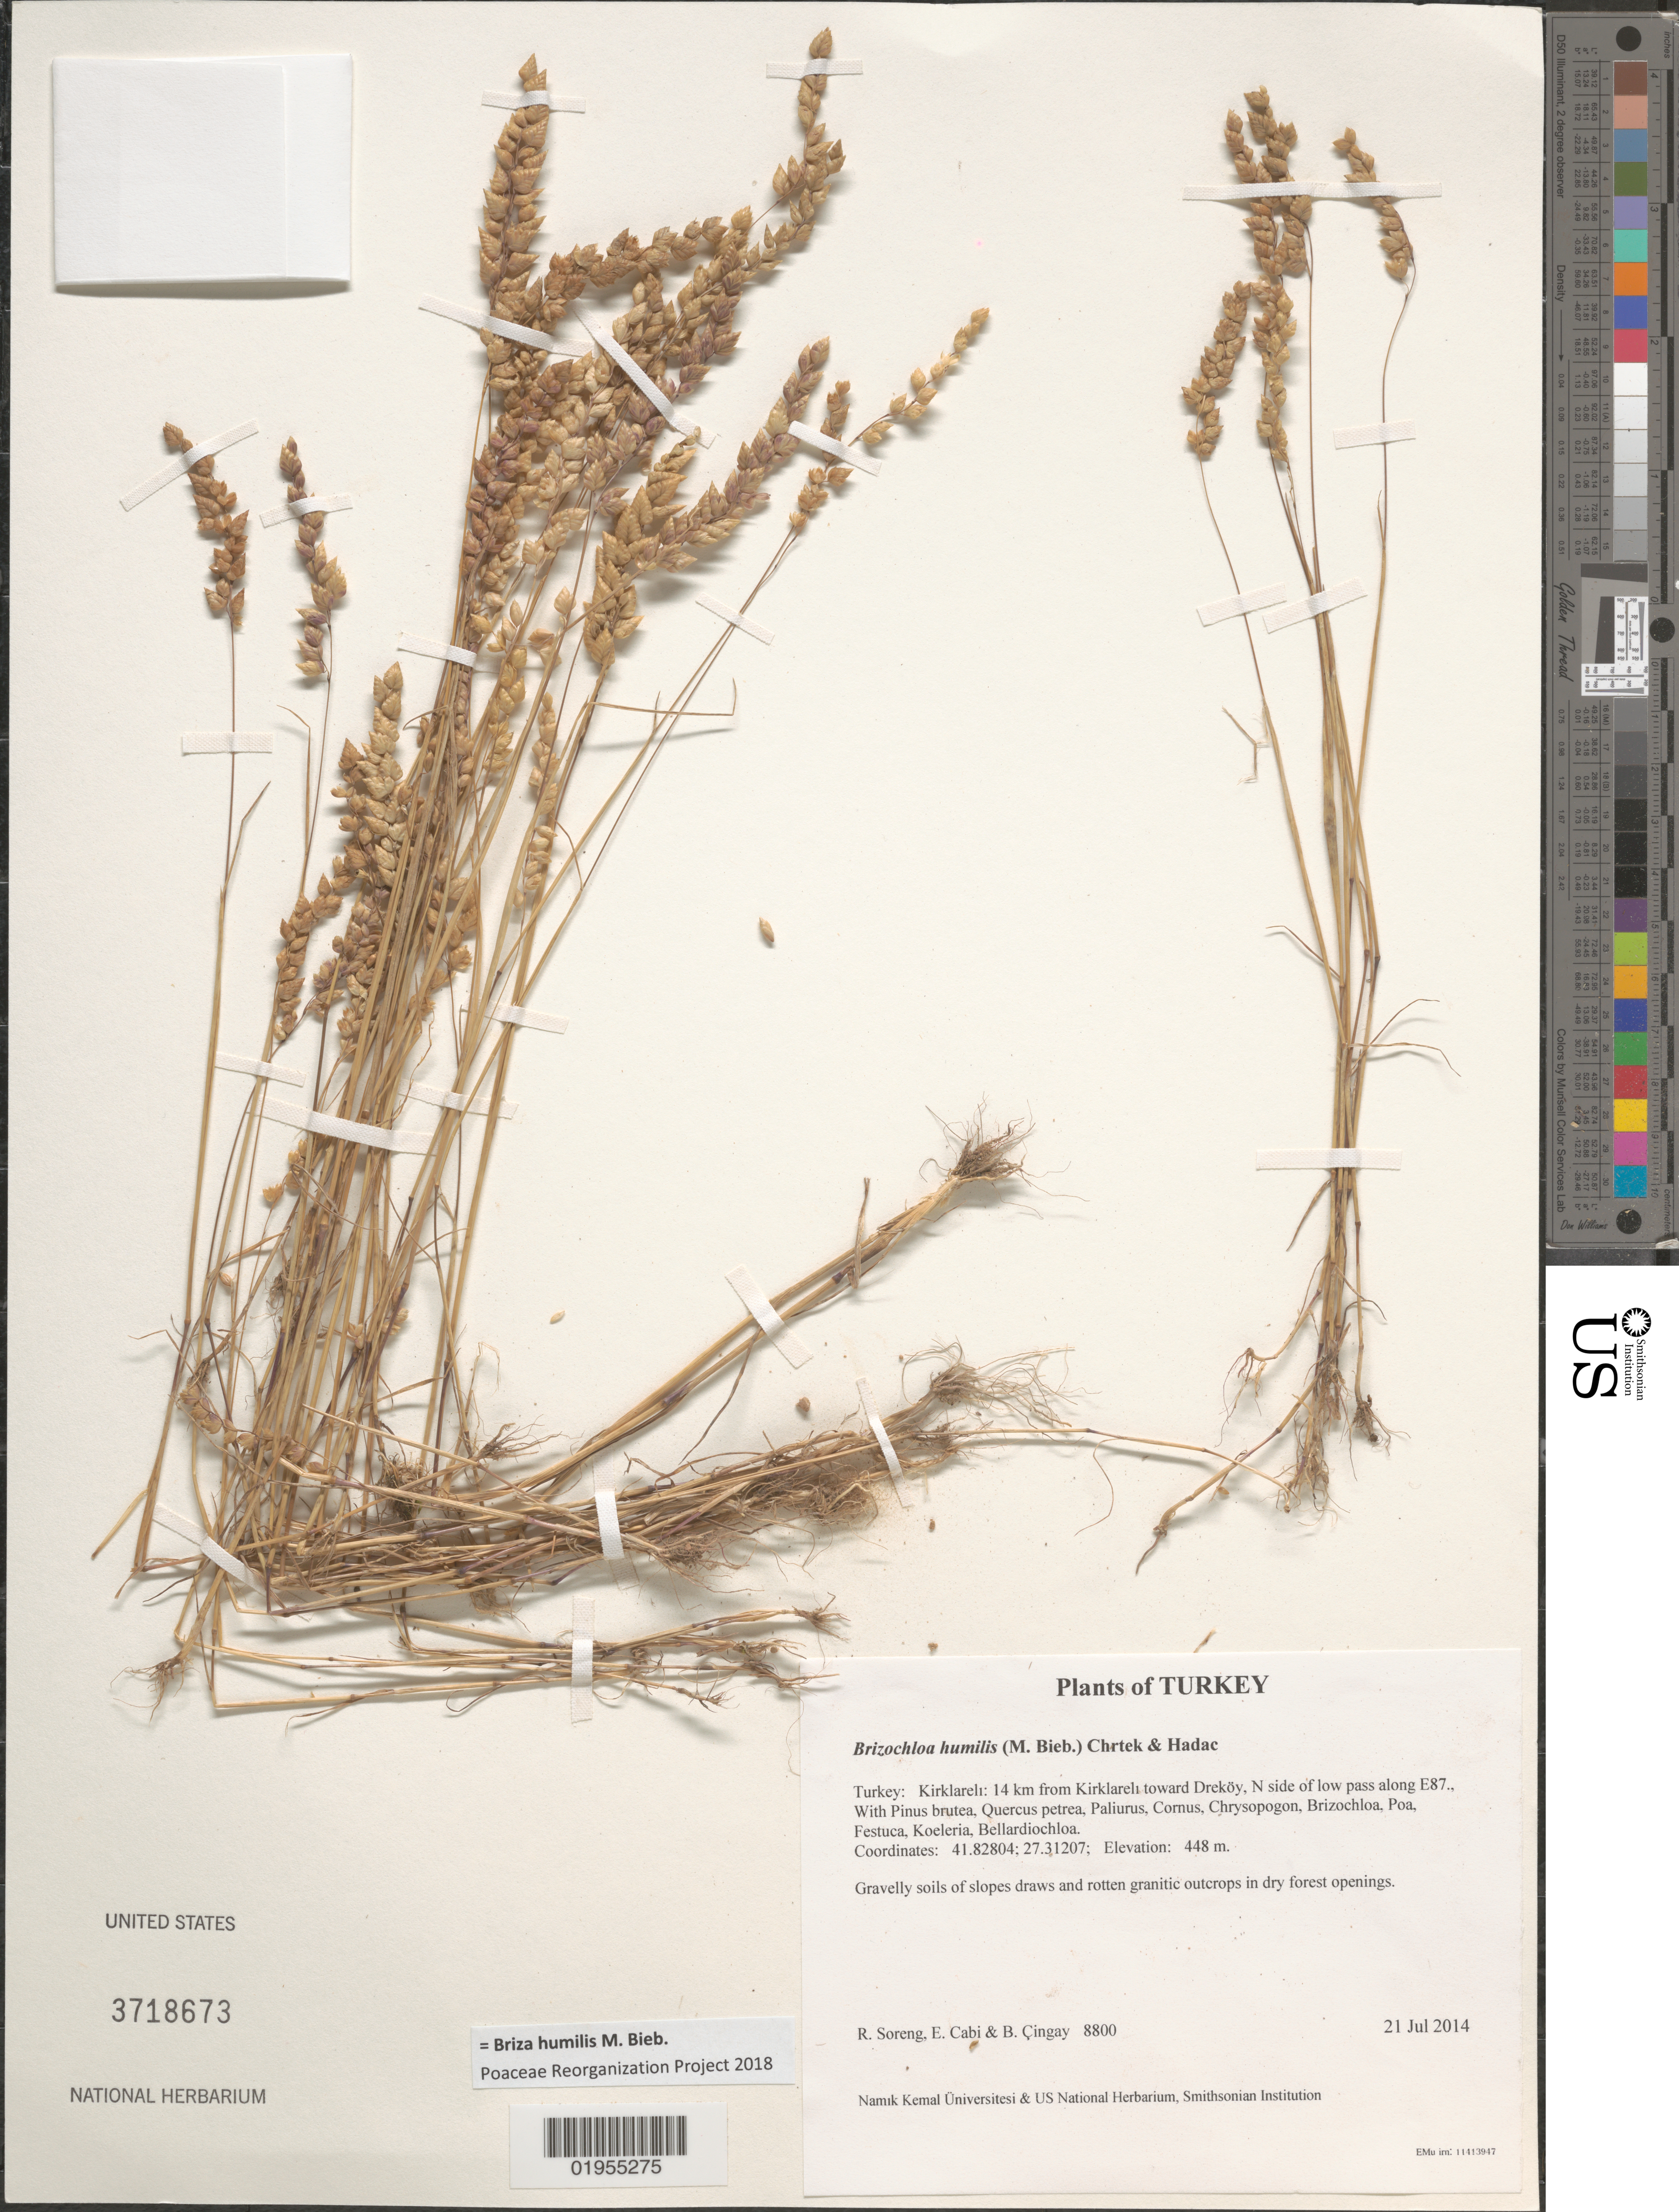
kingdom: Plantae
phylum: Tracheophyta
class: Liliopsida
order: Poales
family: Poaceae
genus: Briza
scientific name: Briza humilis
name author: M. Bieb.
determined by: Poaceae Reorganization Project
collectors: R. J. Soreng, E. Cabi & B. Çıngay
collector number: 8800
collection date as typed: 21 Jul 2014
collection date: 2014-07-21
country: Turkey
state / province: Kirklareli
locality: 14 km from Kirklareli toward Dreköy, N side of low pass along E87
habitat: Gravelly soils of slopes draws and rotten granitic outcrops in dry forest openings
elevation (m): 448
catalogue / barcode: US 3718673